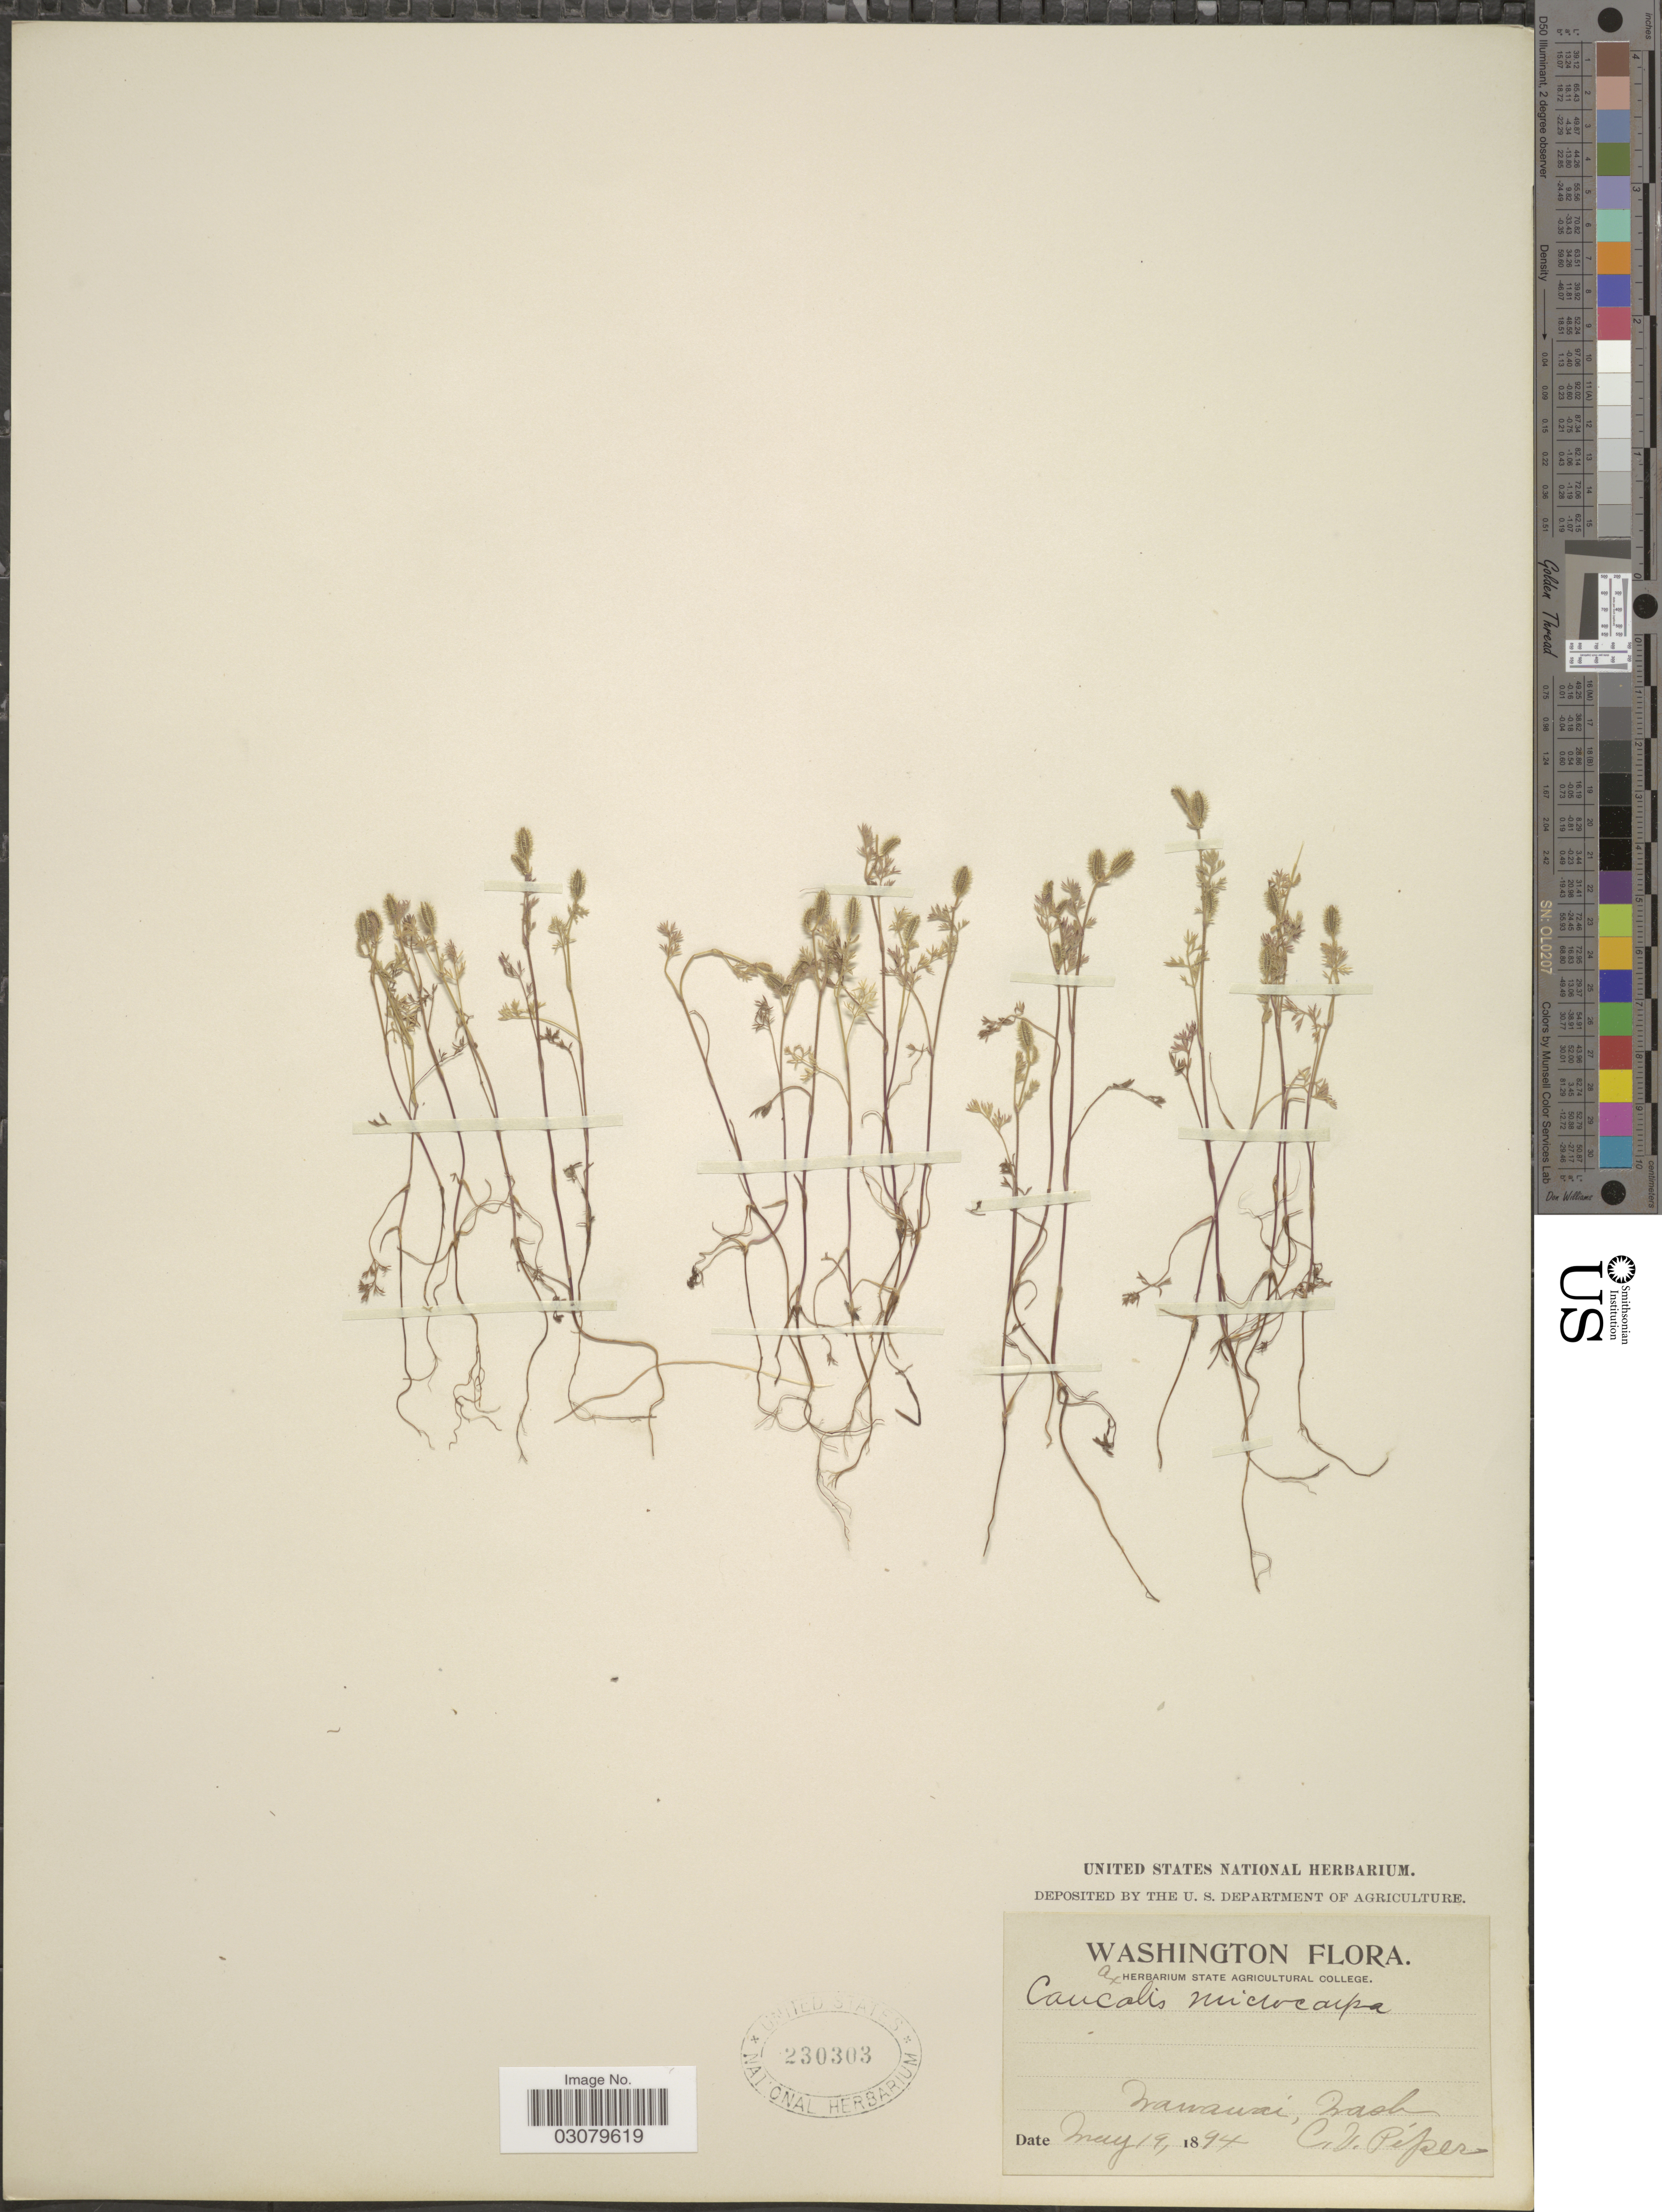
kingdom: Plantae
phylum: Tracheophyta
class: Magnoliopsida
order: Apiales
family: Apiaceae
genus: Caucalis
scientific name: Caucalis microcarpa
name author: Hook. & Arn.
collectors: C. V. Piper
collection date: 1894-06-19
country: United States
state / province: Washington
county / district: Whitman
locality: Wawawai.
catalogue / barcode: US 230303